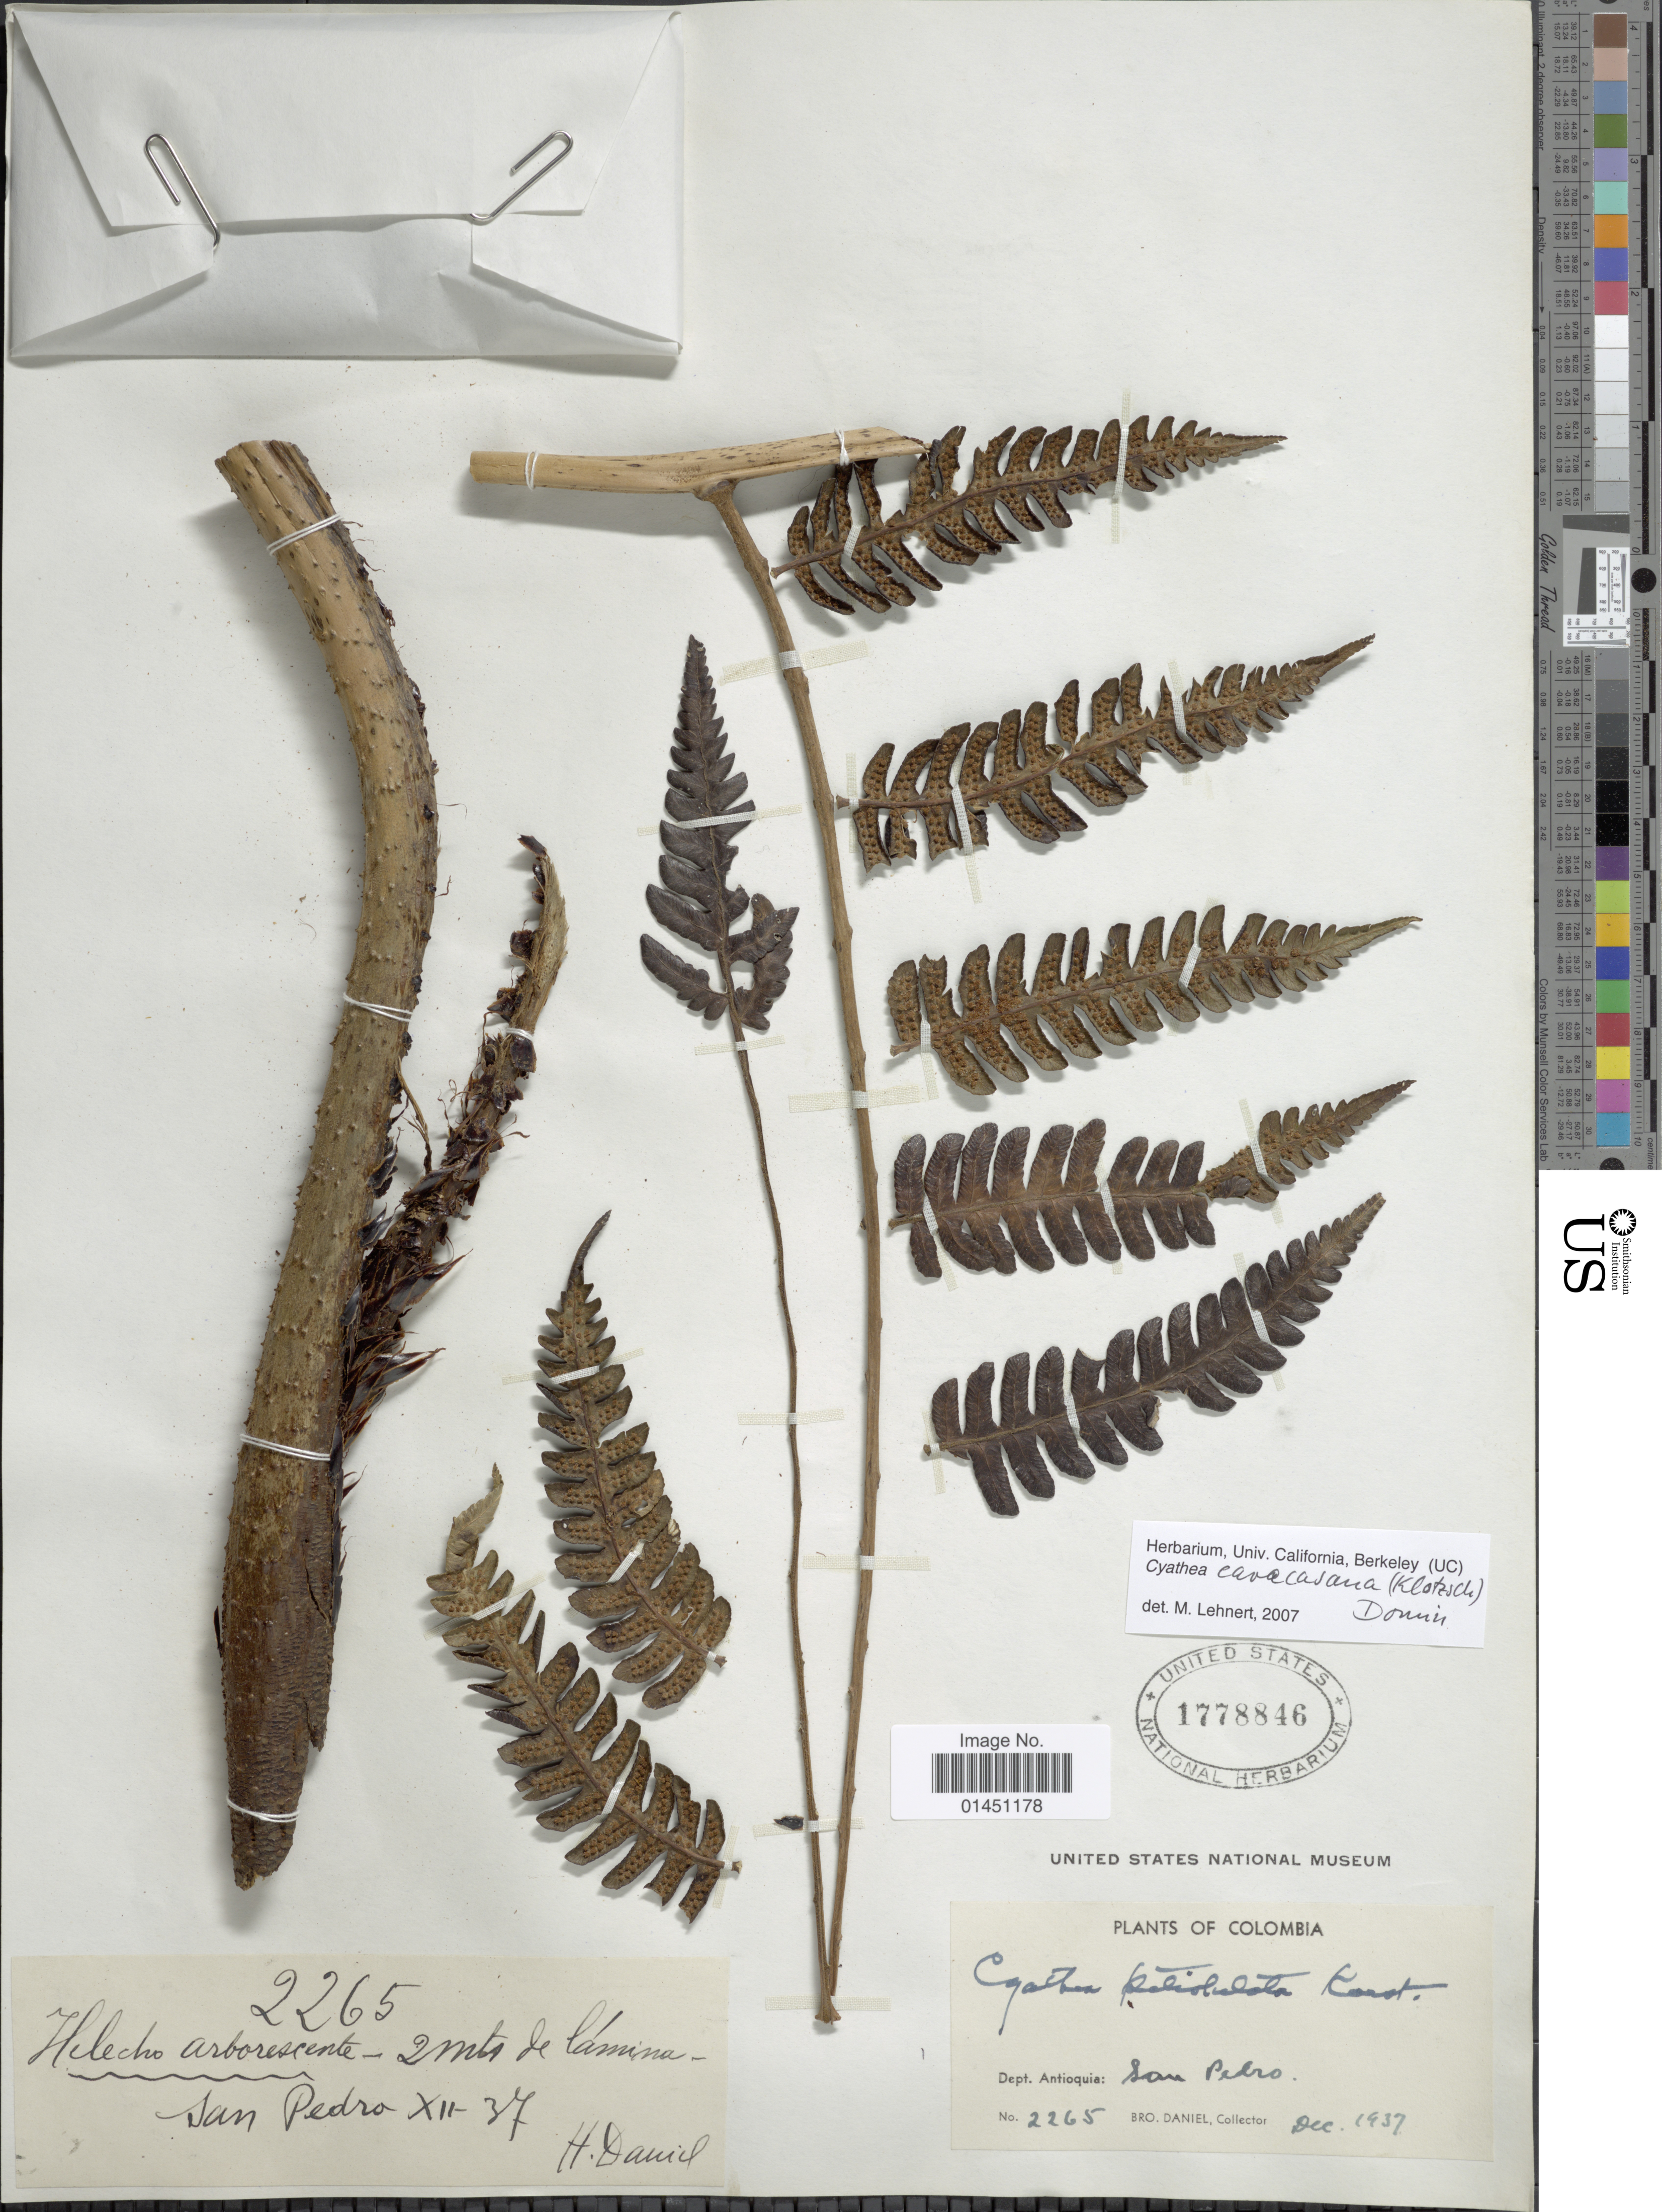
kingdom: Plantae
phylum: Tracheophyta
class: Polypodiopsida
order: Cyatheales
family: Cyatheaceae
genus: Cyathea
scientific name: Cyathea caracasana var. caracasana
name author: (Klotzsch) Domin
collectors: Bro. Daniel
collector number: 2265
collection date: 1937-12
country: Colombia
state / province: Antioquia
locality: San Pedro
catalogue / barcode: US 1778846